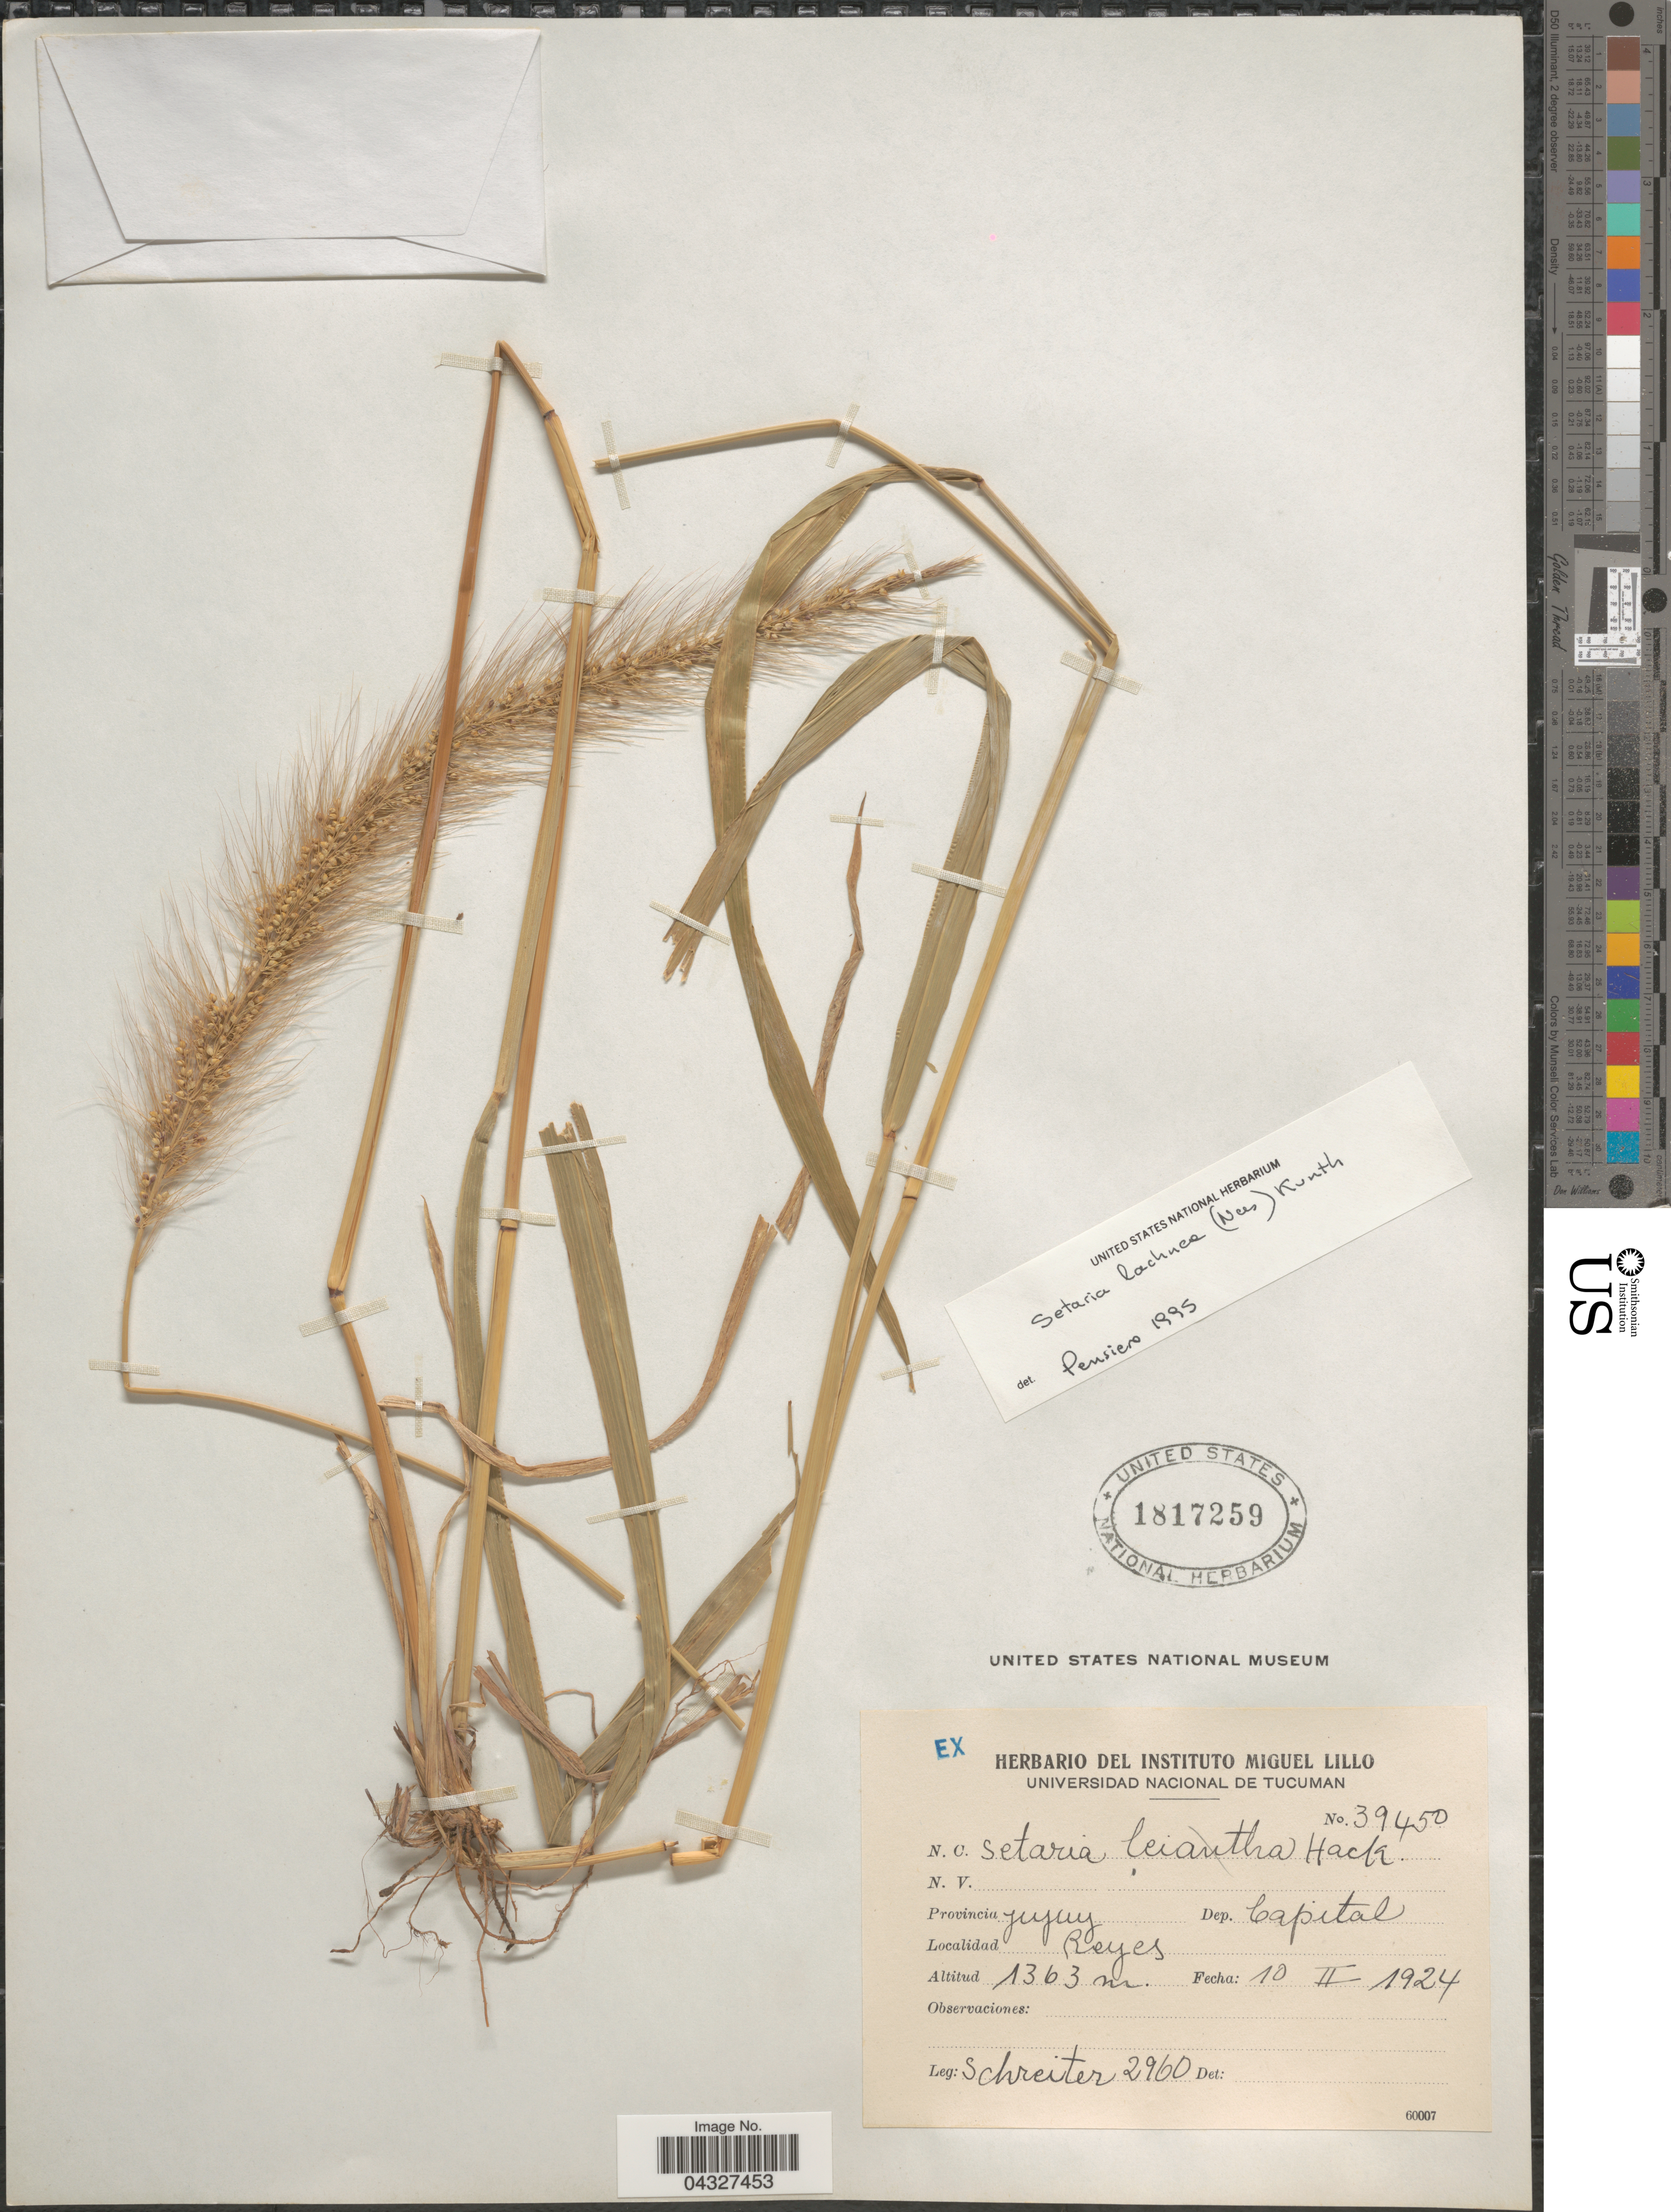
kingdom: Plantae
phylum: Tracheophyta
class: Liliopsida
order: Poales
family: Poaceae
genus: Setaria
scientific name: Setaria lachnea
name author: (Nees) Kunth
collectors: -. Schreiter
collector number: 2960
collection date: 1924-02-10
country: Argentina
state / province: Jujuy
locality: Dep. Capital. Reyes.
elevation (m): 1363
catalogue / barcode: US 1817259